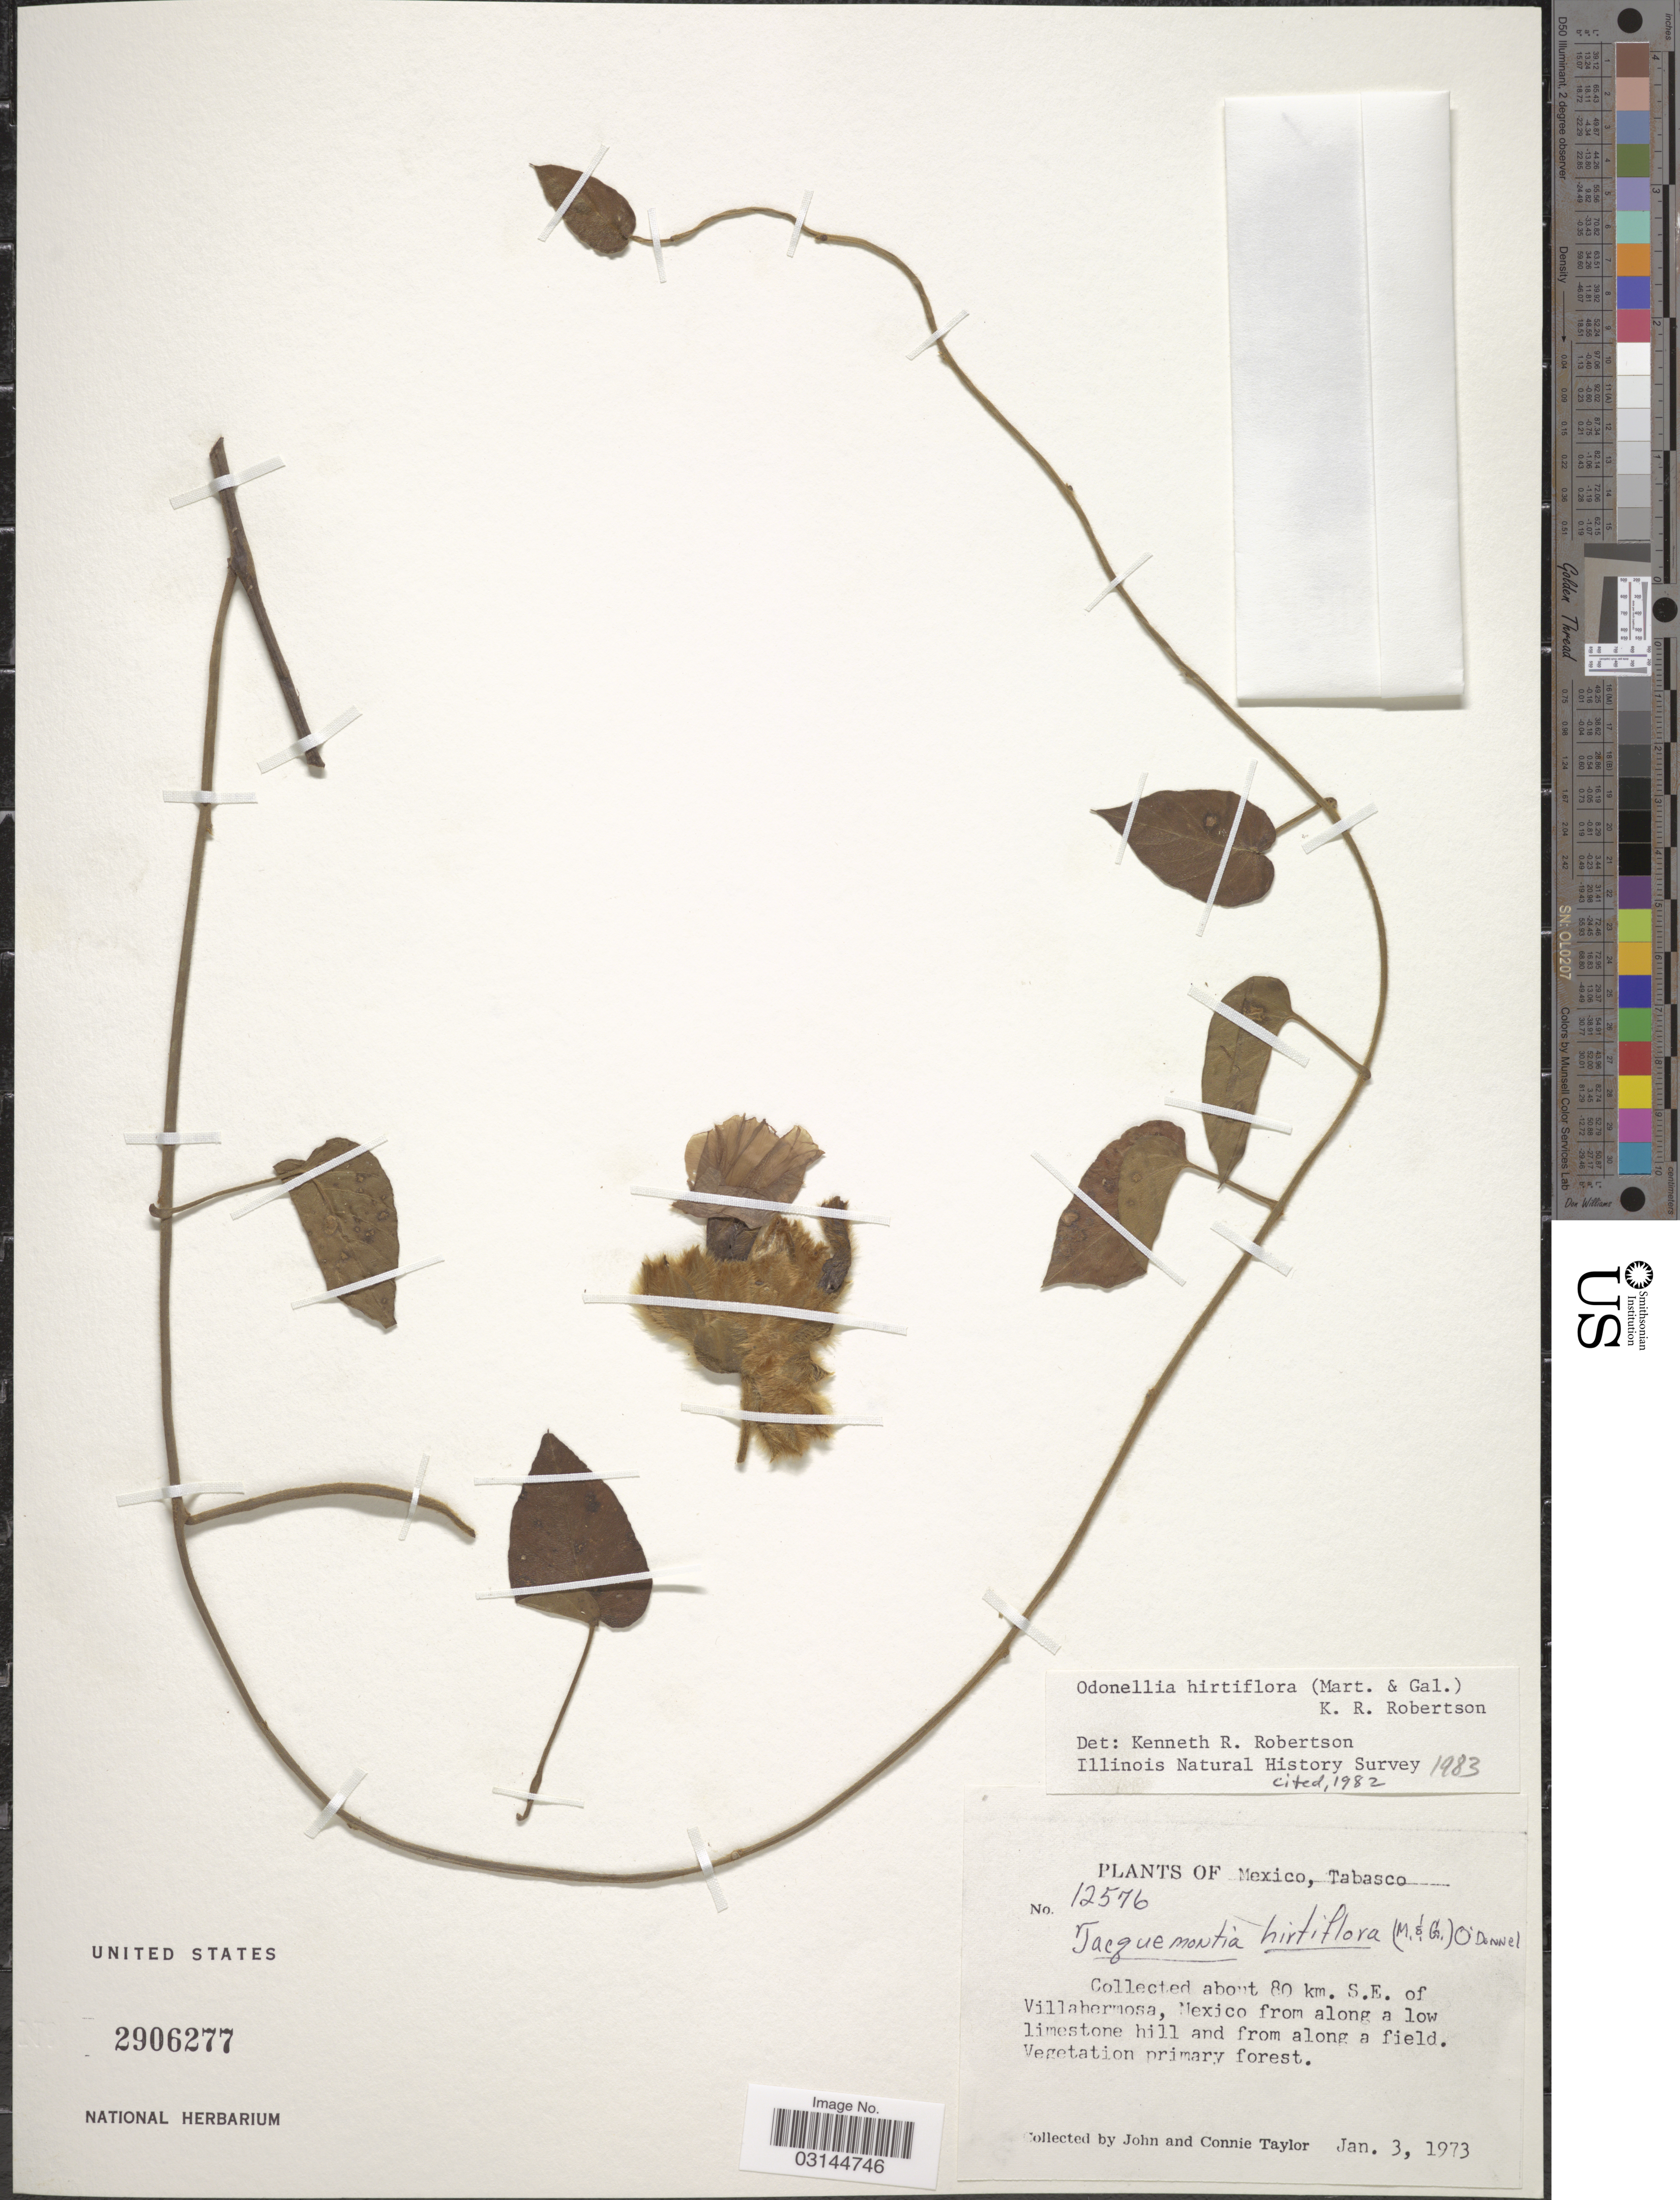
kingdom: Plantae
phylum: Tracheophyta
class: Magnoliopsida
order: Solanales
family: Convolvulaceae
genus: Odonellia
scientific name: Odonellia hirtiflora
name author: (M. Martens & Galeotti) K.R. Robertson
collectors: J. Taylor & C. Taylor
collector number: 12576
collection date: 1973-01-03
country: Mexico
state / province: Tabasco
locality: About 80 km. S. E. of Villahermosa, Mexico from along a low limestone hill and from along a field.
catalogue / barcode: US 2906277